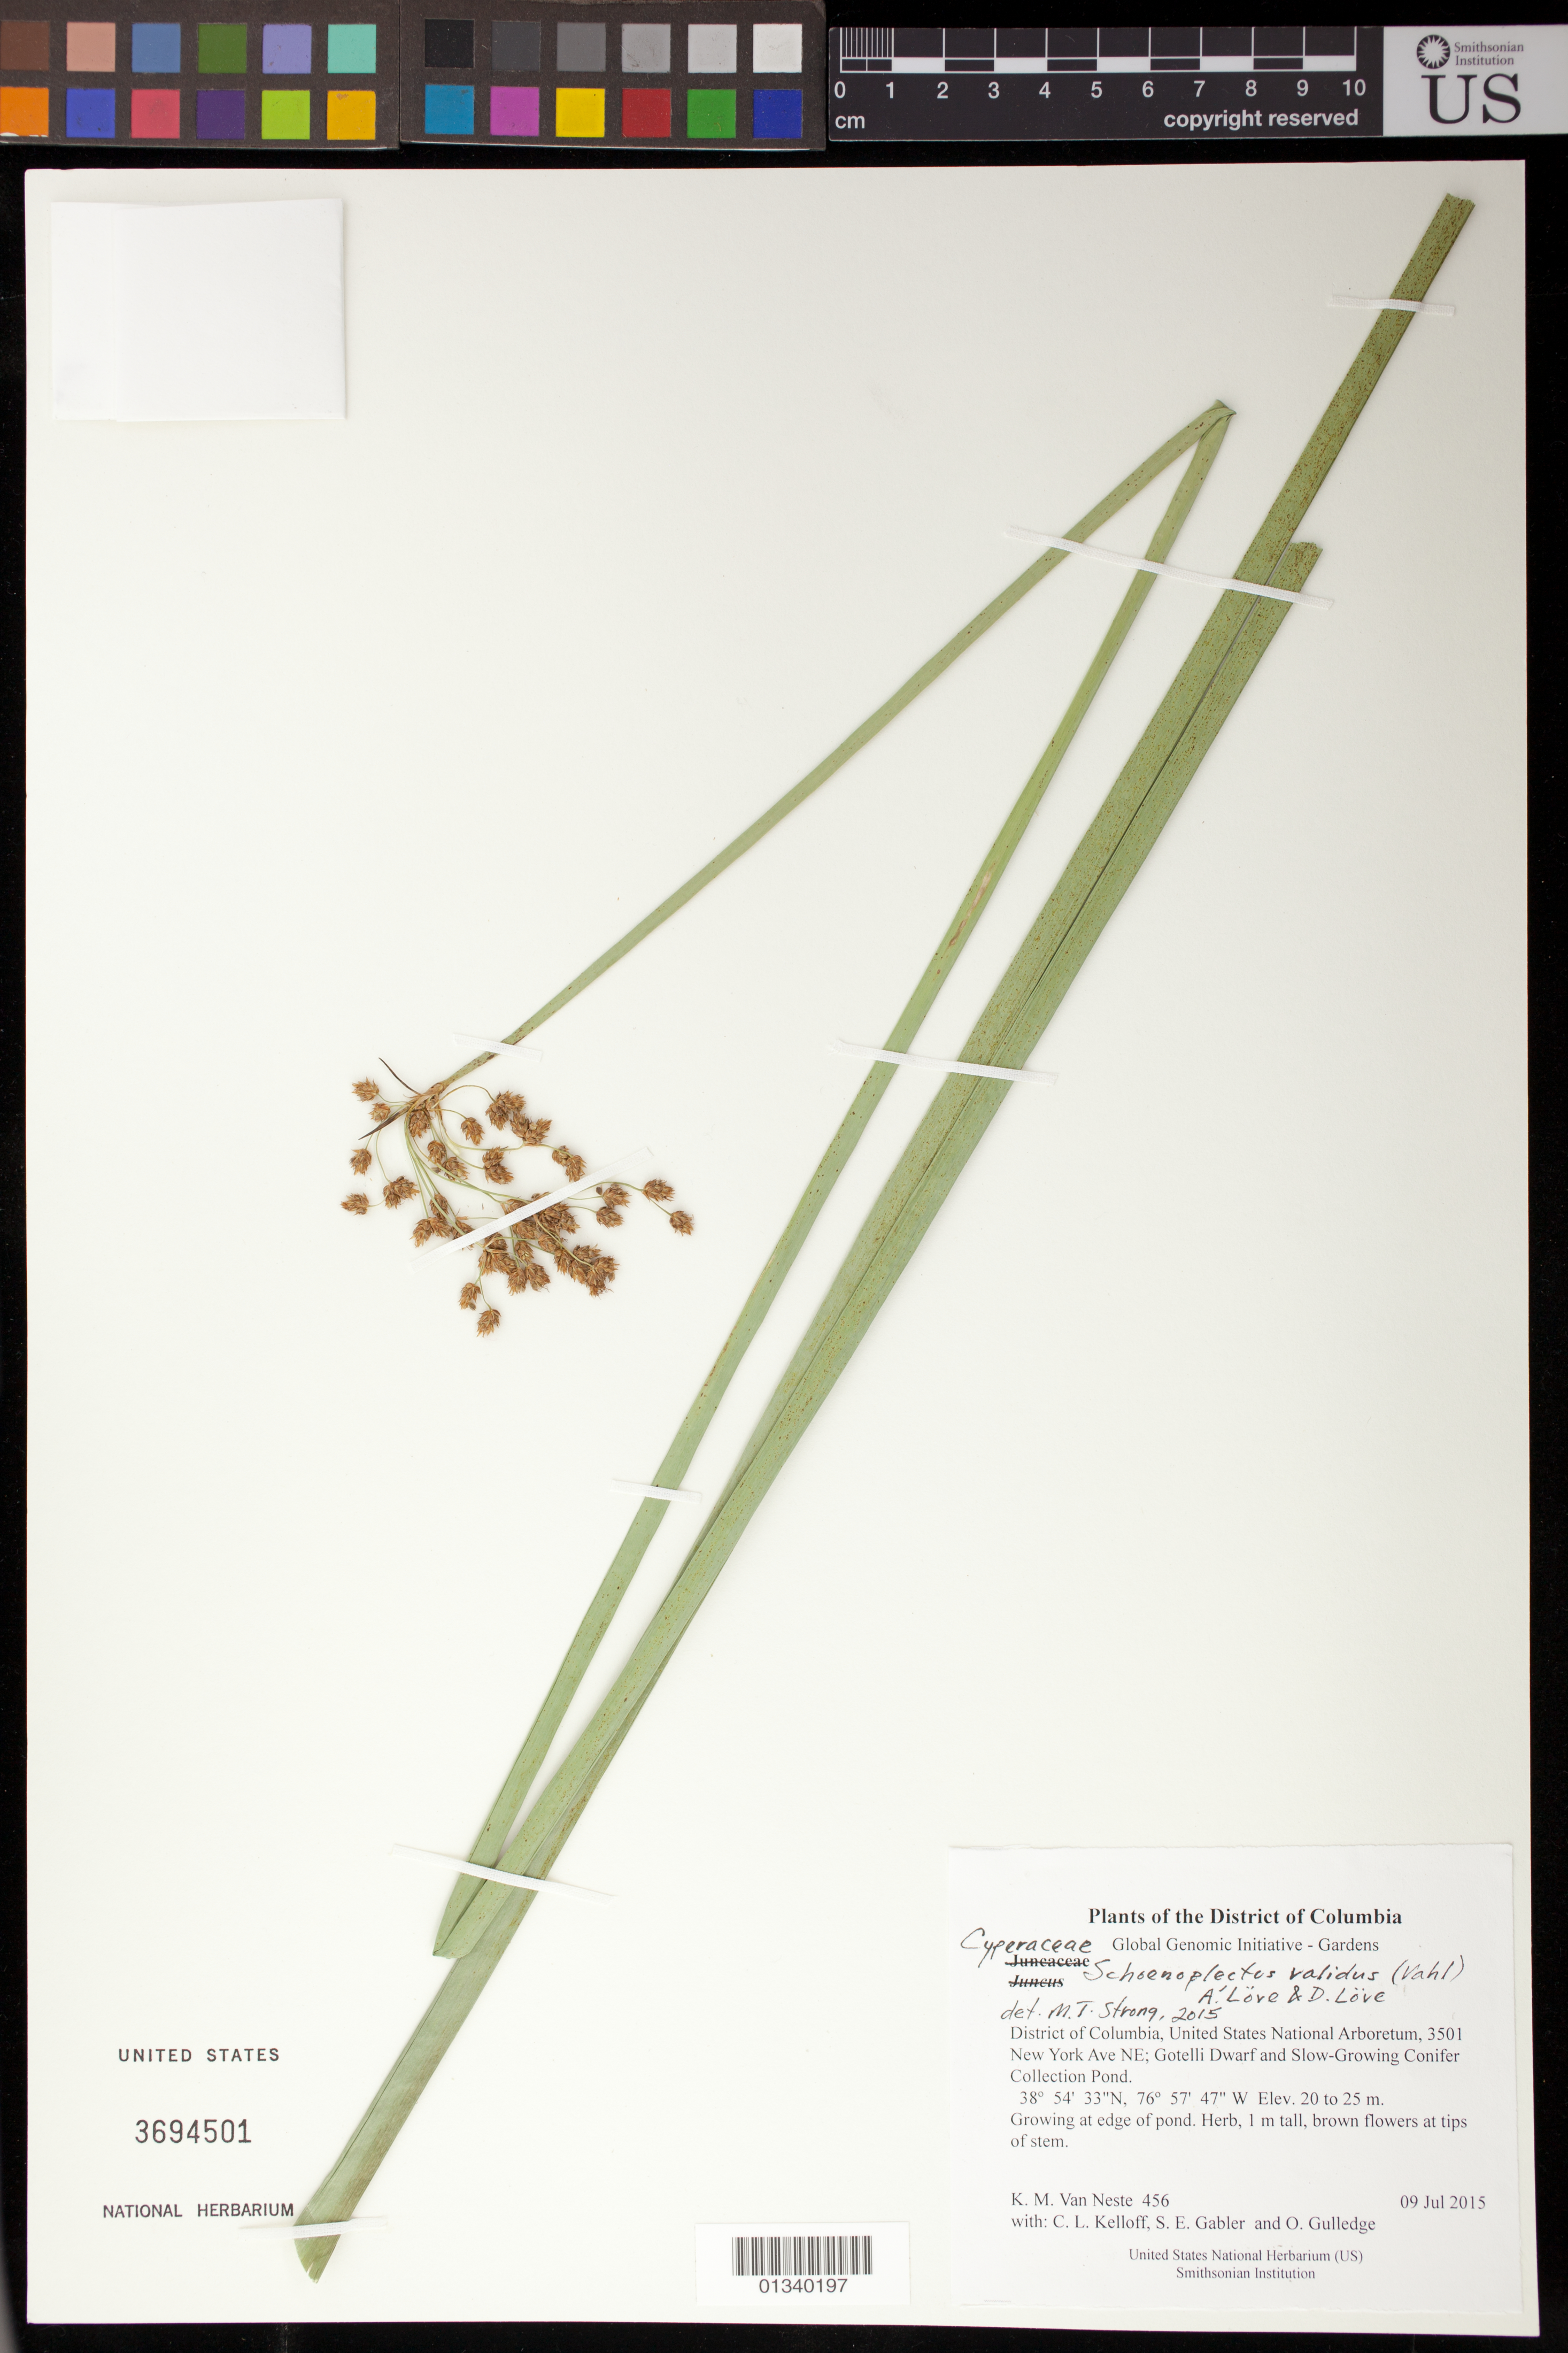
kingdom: Plantae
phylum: Tracheophyta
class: Liliopsida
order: Poales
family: Cyperaceae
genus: Schoenoplectus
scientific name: Schoenoplectus validus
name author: (Vahl) Á. Löve & D. Löve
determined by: Strong, M. T., (US), Smithsonian Institution - National Museum of Natural History (UNITED STATES)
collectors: K. M. Van Neste, C. L. Kelloff, S. E. Gabler & O. Gulledge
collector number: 456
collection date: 2015-07-09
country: United States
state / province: District of Columbia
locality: United States National Arboretum, 3501 New York Ave NE; Gotelli Dwarf and Slow-Growing Conifer Collection Pond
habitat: Growing at edge of pond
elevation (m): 20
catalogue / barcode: US 3694501